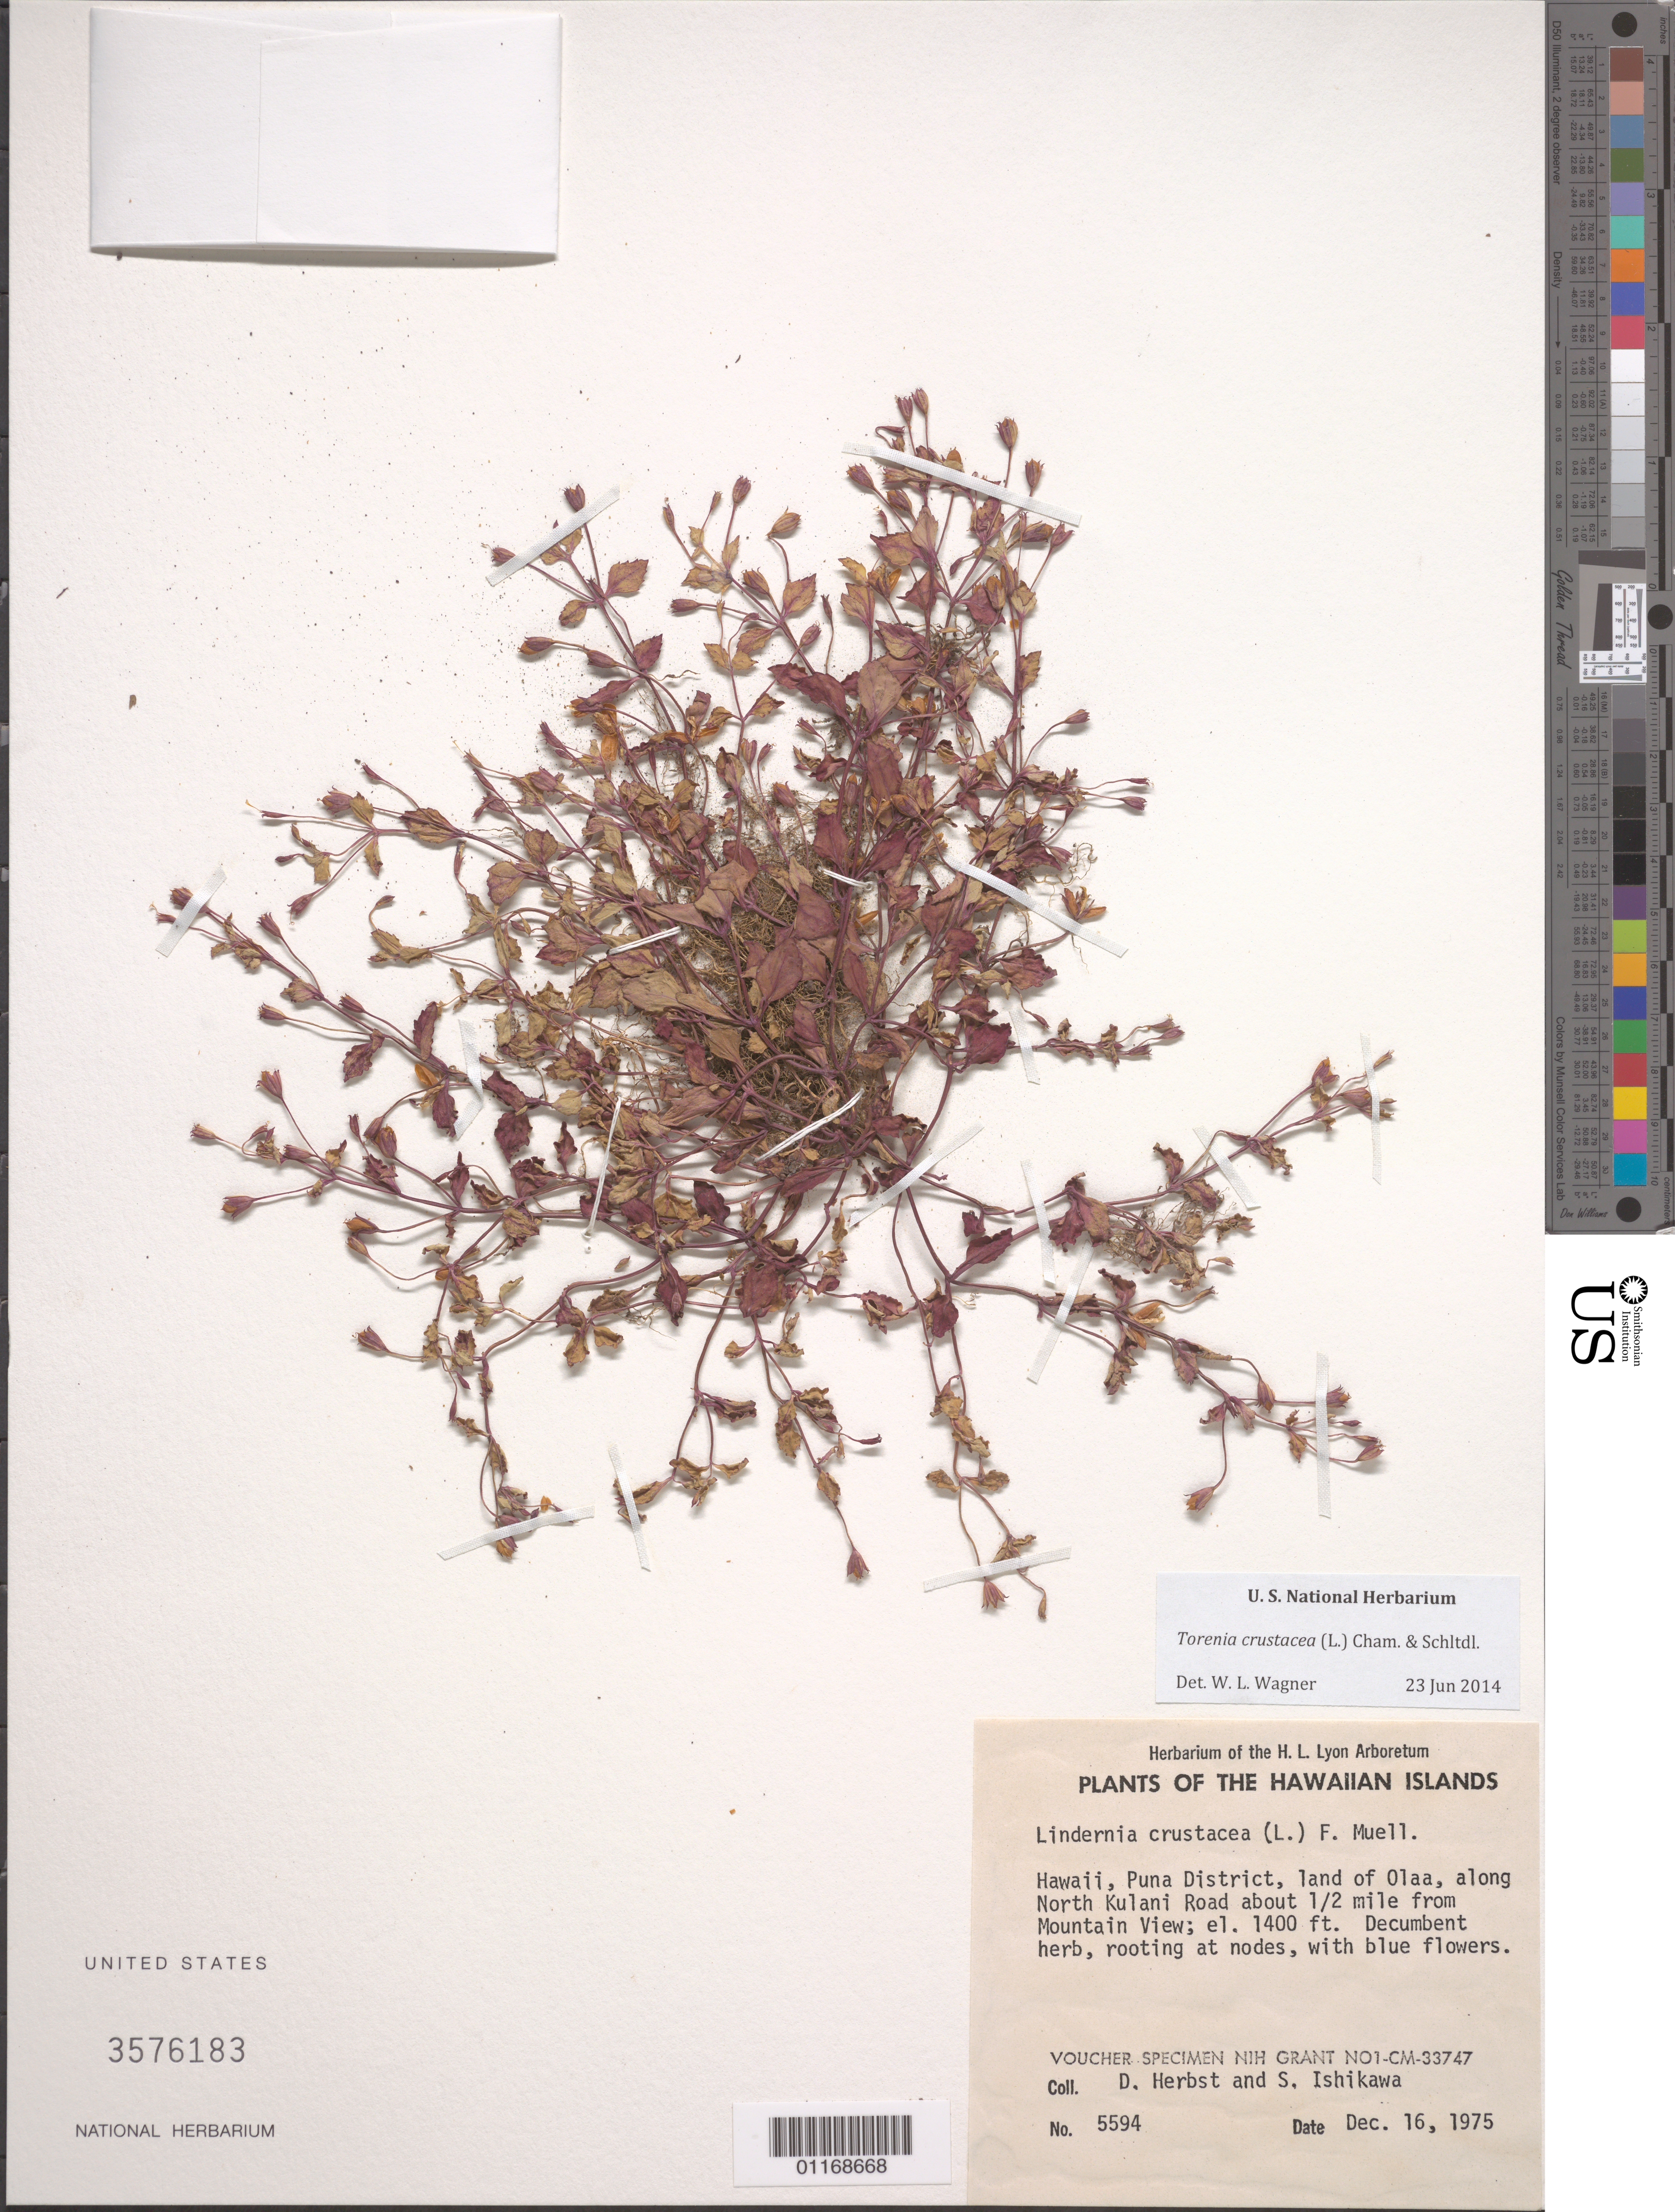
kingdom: Plantae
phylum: Tracheophyta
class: Magnoliopsida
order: Lamiales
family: Linderniaceae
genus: Torenia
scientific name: Torenia crustacea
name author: (L.) Cham. & Schltdl.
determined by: Wagner, W. L., (BOT), Smithsonian Institution - National Museum of Natural History (UNITED STATES)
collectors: D. R. Herbst & S. Ishikawa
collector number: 5594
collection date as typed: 16 Dec 1975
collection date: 1975-12-16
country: United States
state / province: Hawaii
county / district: Hawaii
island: Hawaii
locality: Puna District, Land of Olaa, along North Kulani Road about 12 mile from Mountain View.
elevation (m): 427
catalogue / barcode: US 3576183